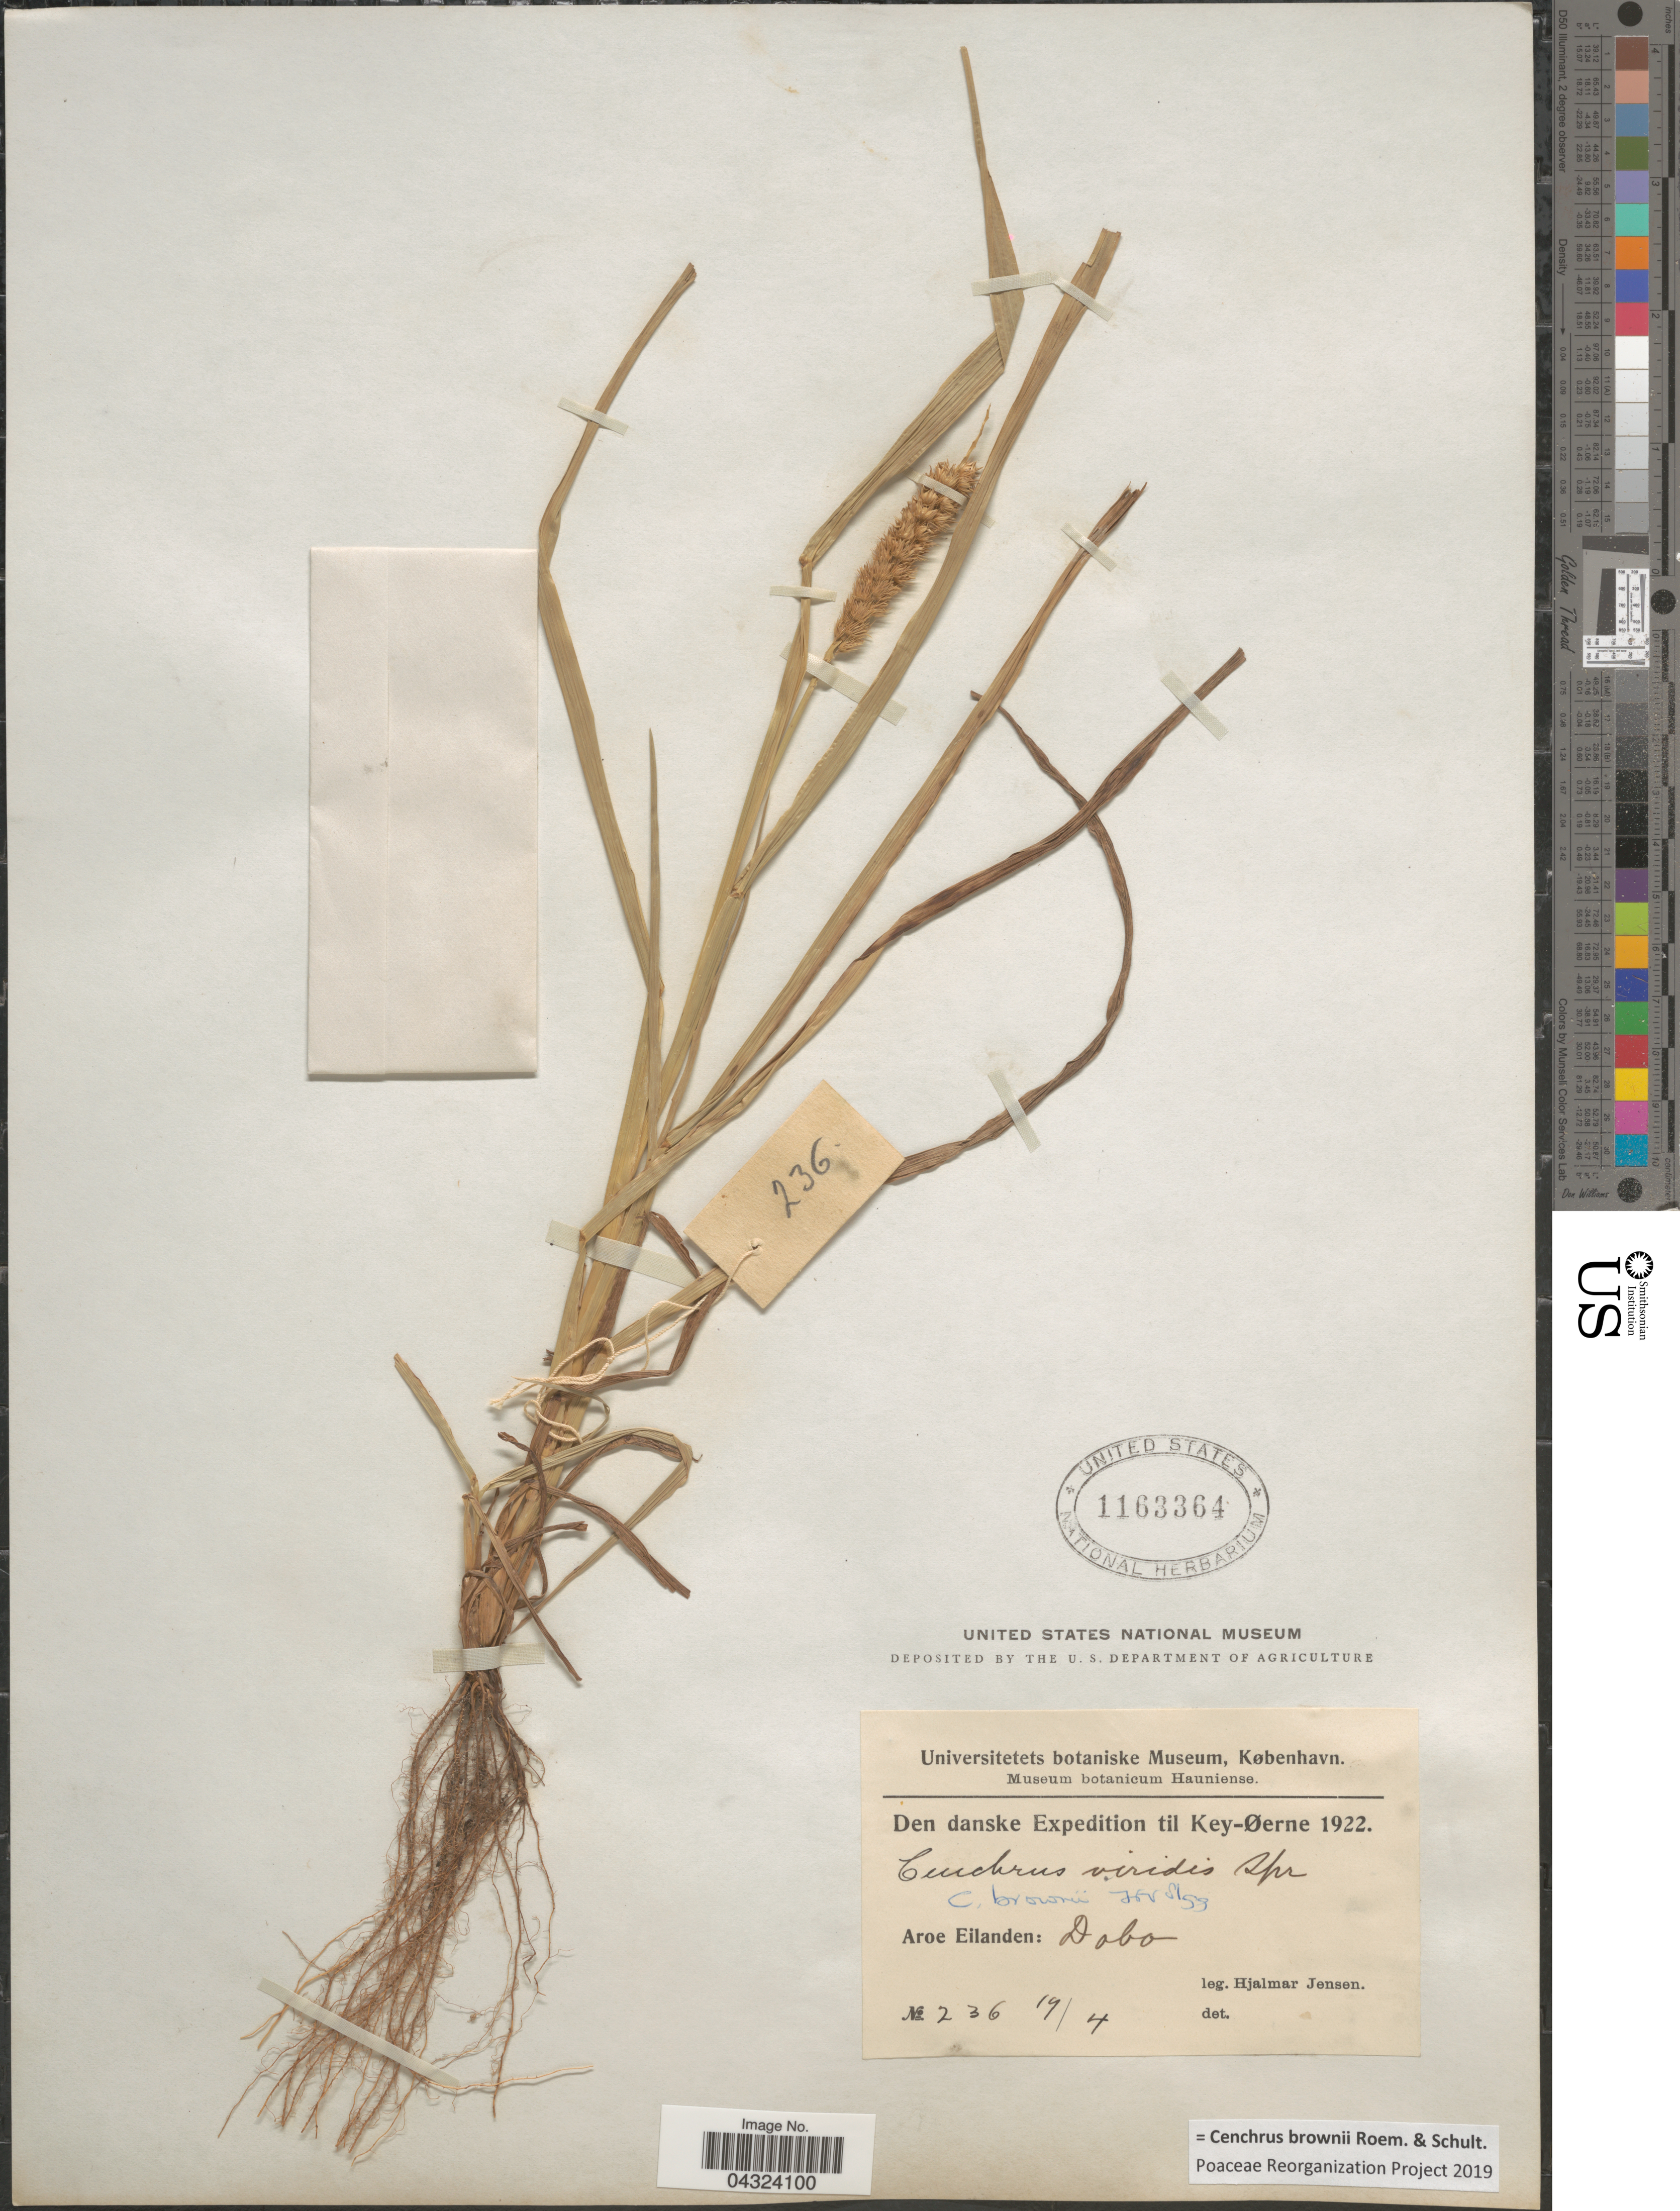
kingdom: Plantae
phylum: Tracheophyta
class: Liliopsida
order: Poales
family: Poaceae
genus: Cenchrus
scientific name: Cenchrus brownii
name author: Roem. & Schult.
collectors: H. Jensen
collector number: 236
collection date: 1922-04-19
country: Indonesia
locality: Den danske Expedition til Key-Øerne 1922. Aroe Eilanden: Dobo.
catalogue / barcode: US 1163364